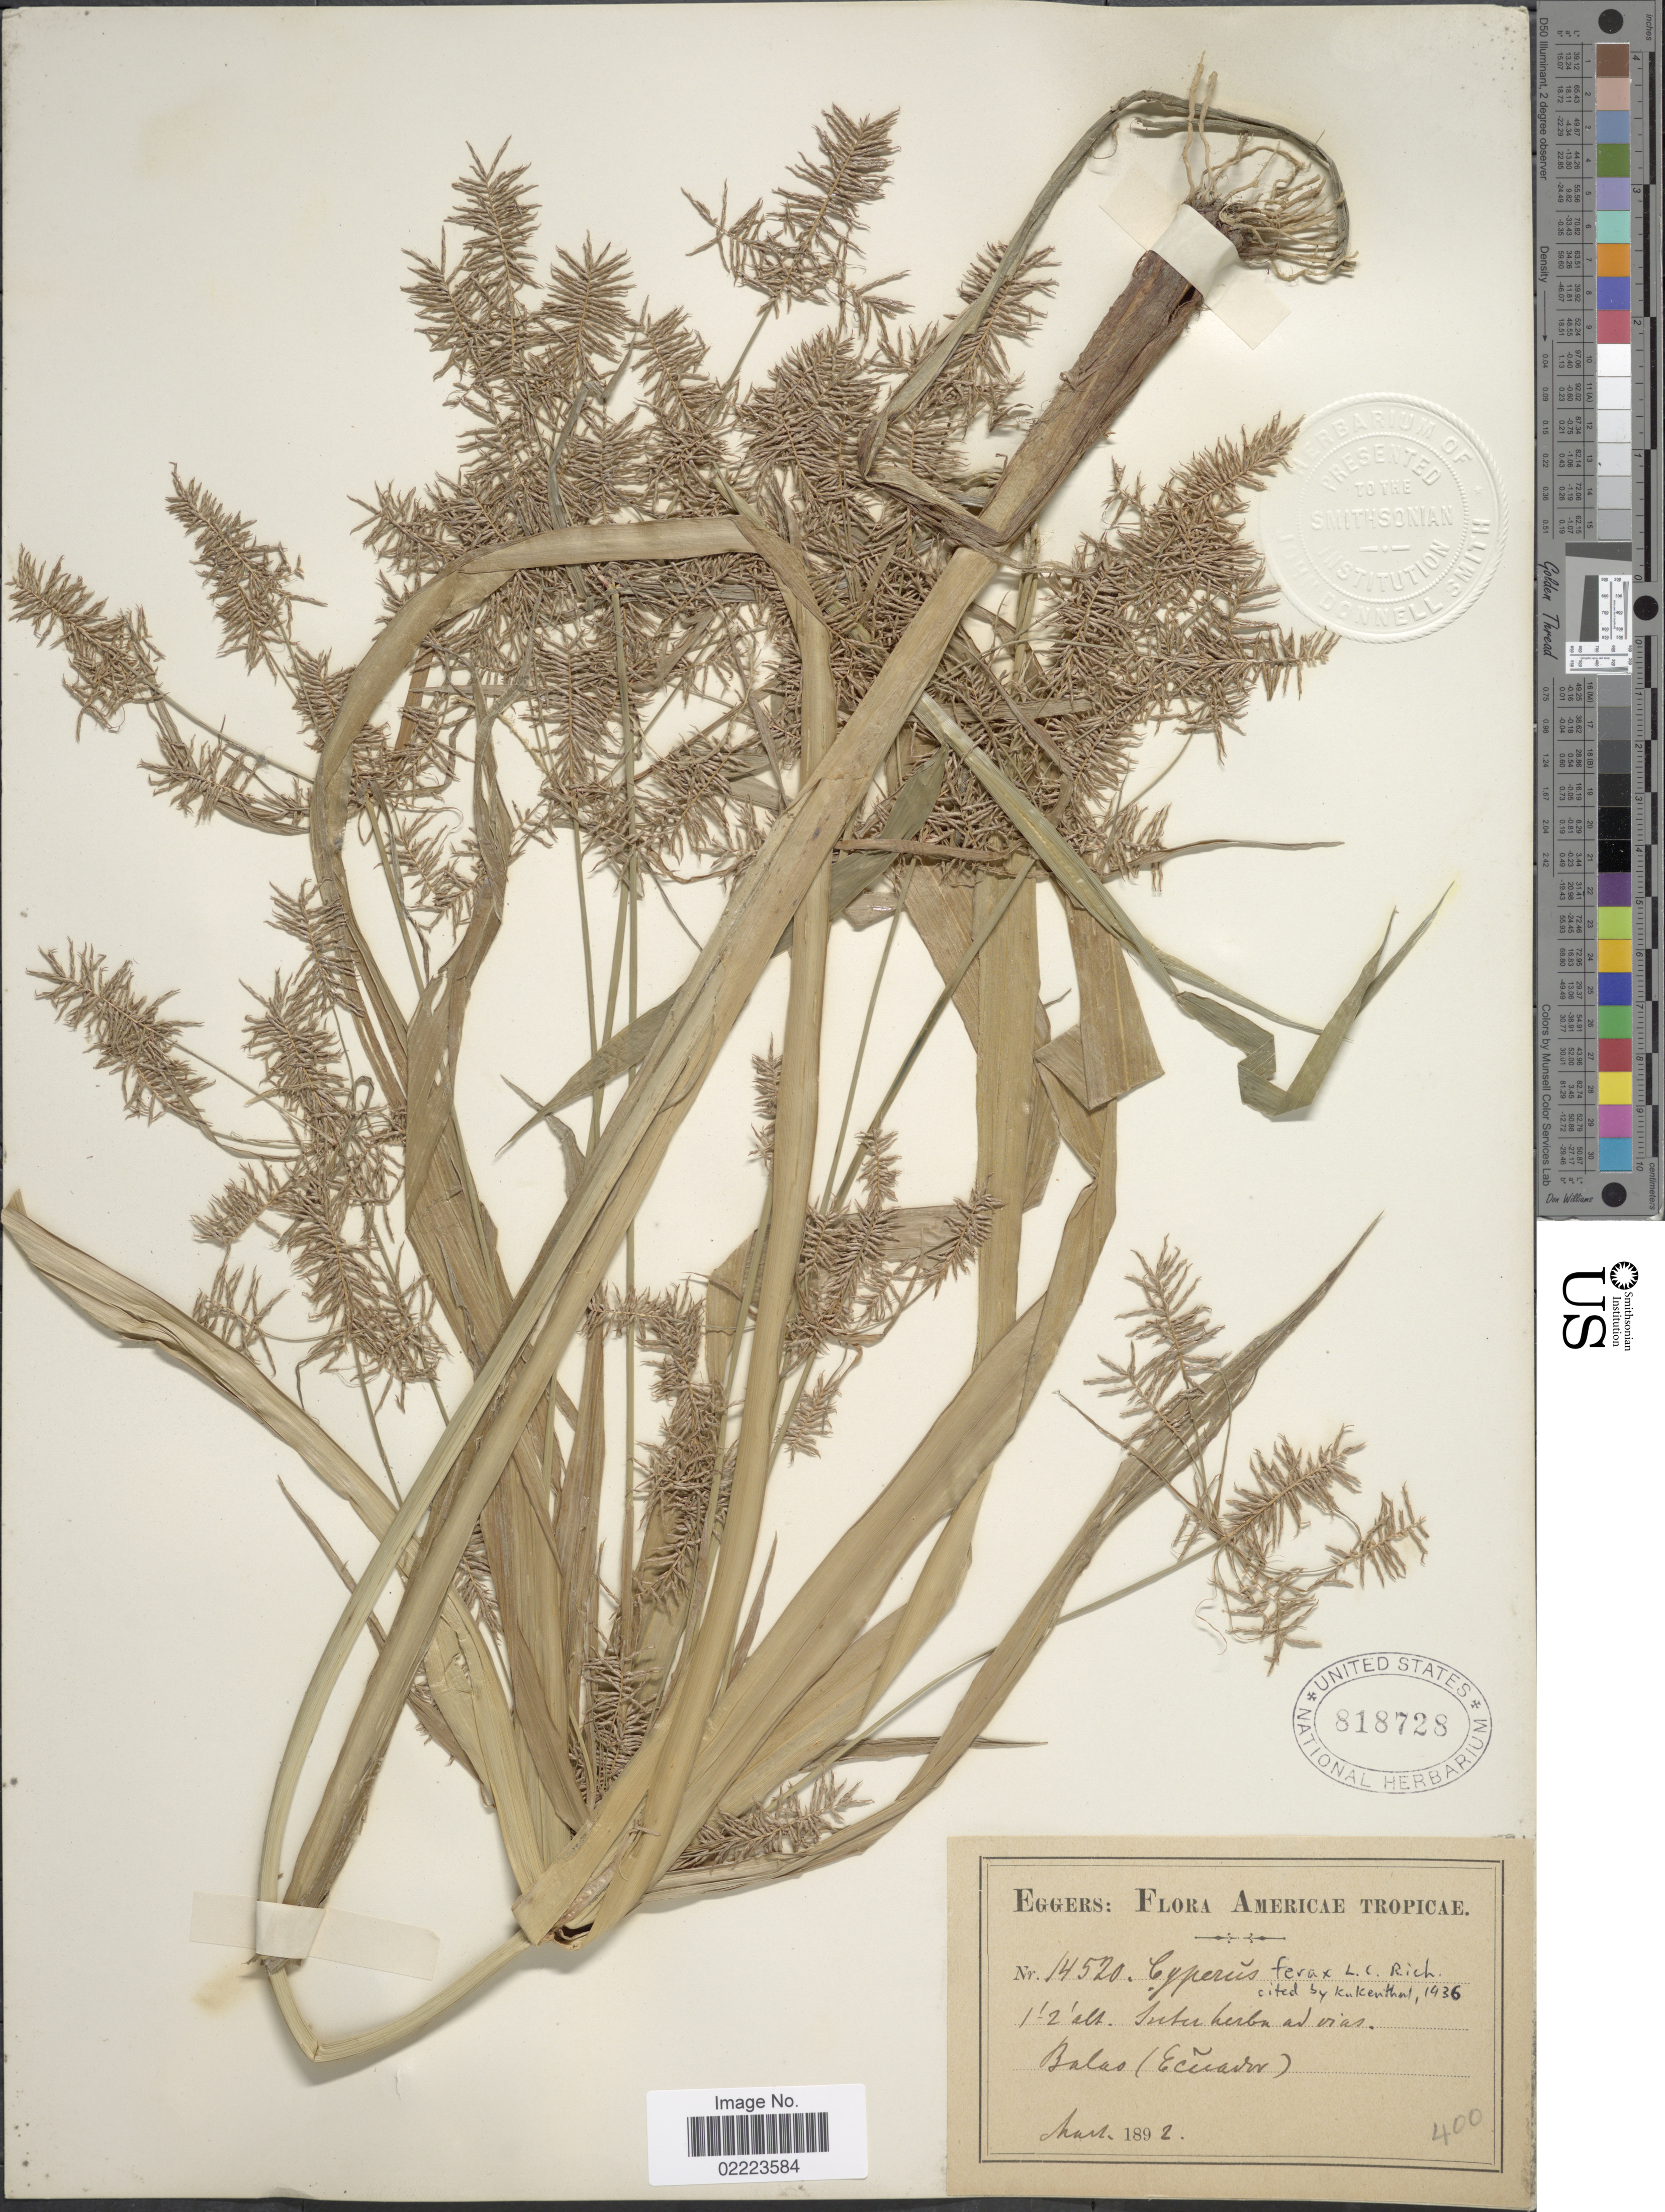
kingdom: Plantae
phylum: Tracheophyta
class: Liliopsida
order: Poales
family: Cyperaceae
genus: Cyperus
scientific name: Cyperus odoratus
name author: L.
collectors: -. Eggers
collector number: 14520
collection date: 1892-03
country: Ecuador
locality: Balao.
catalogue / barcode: US 818728